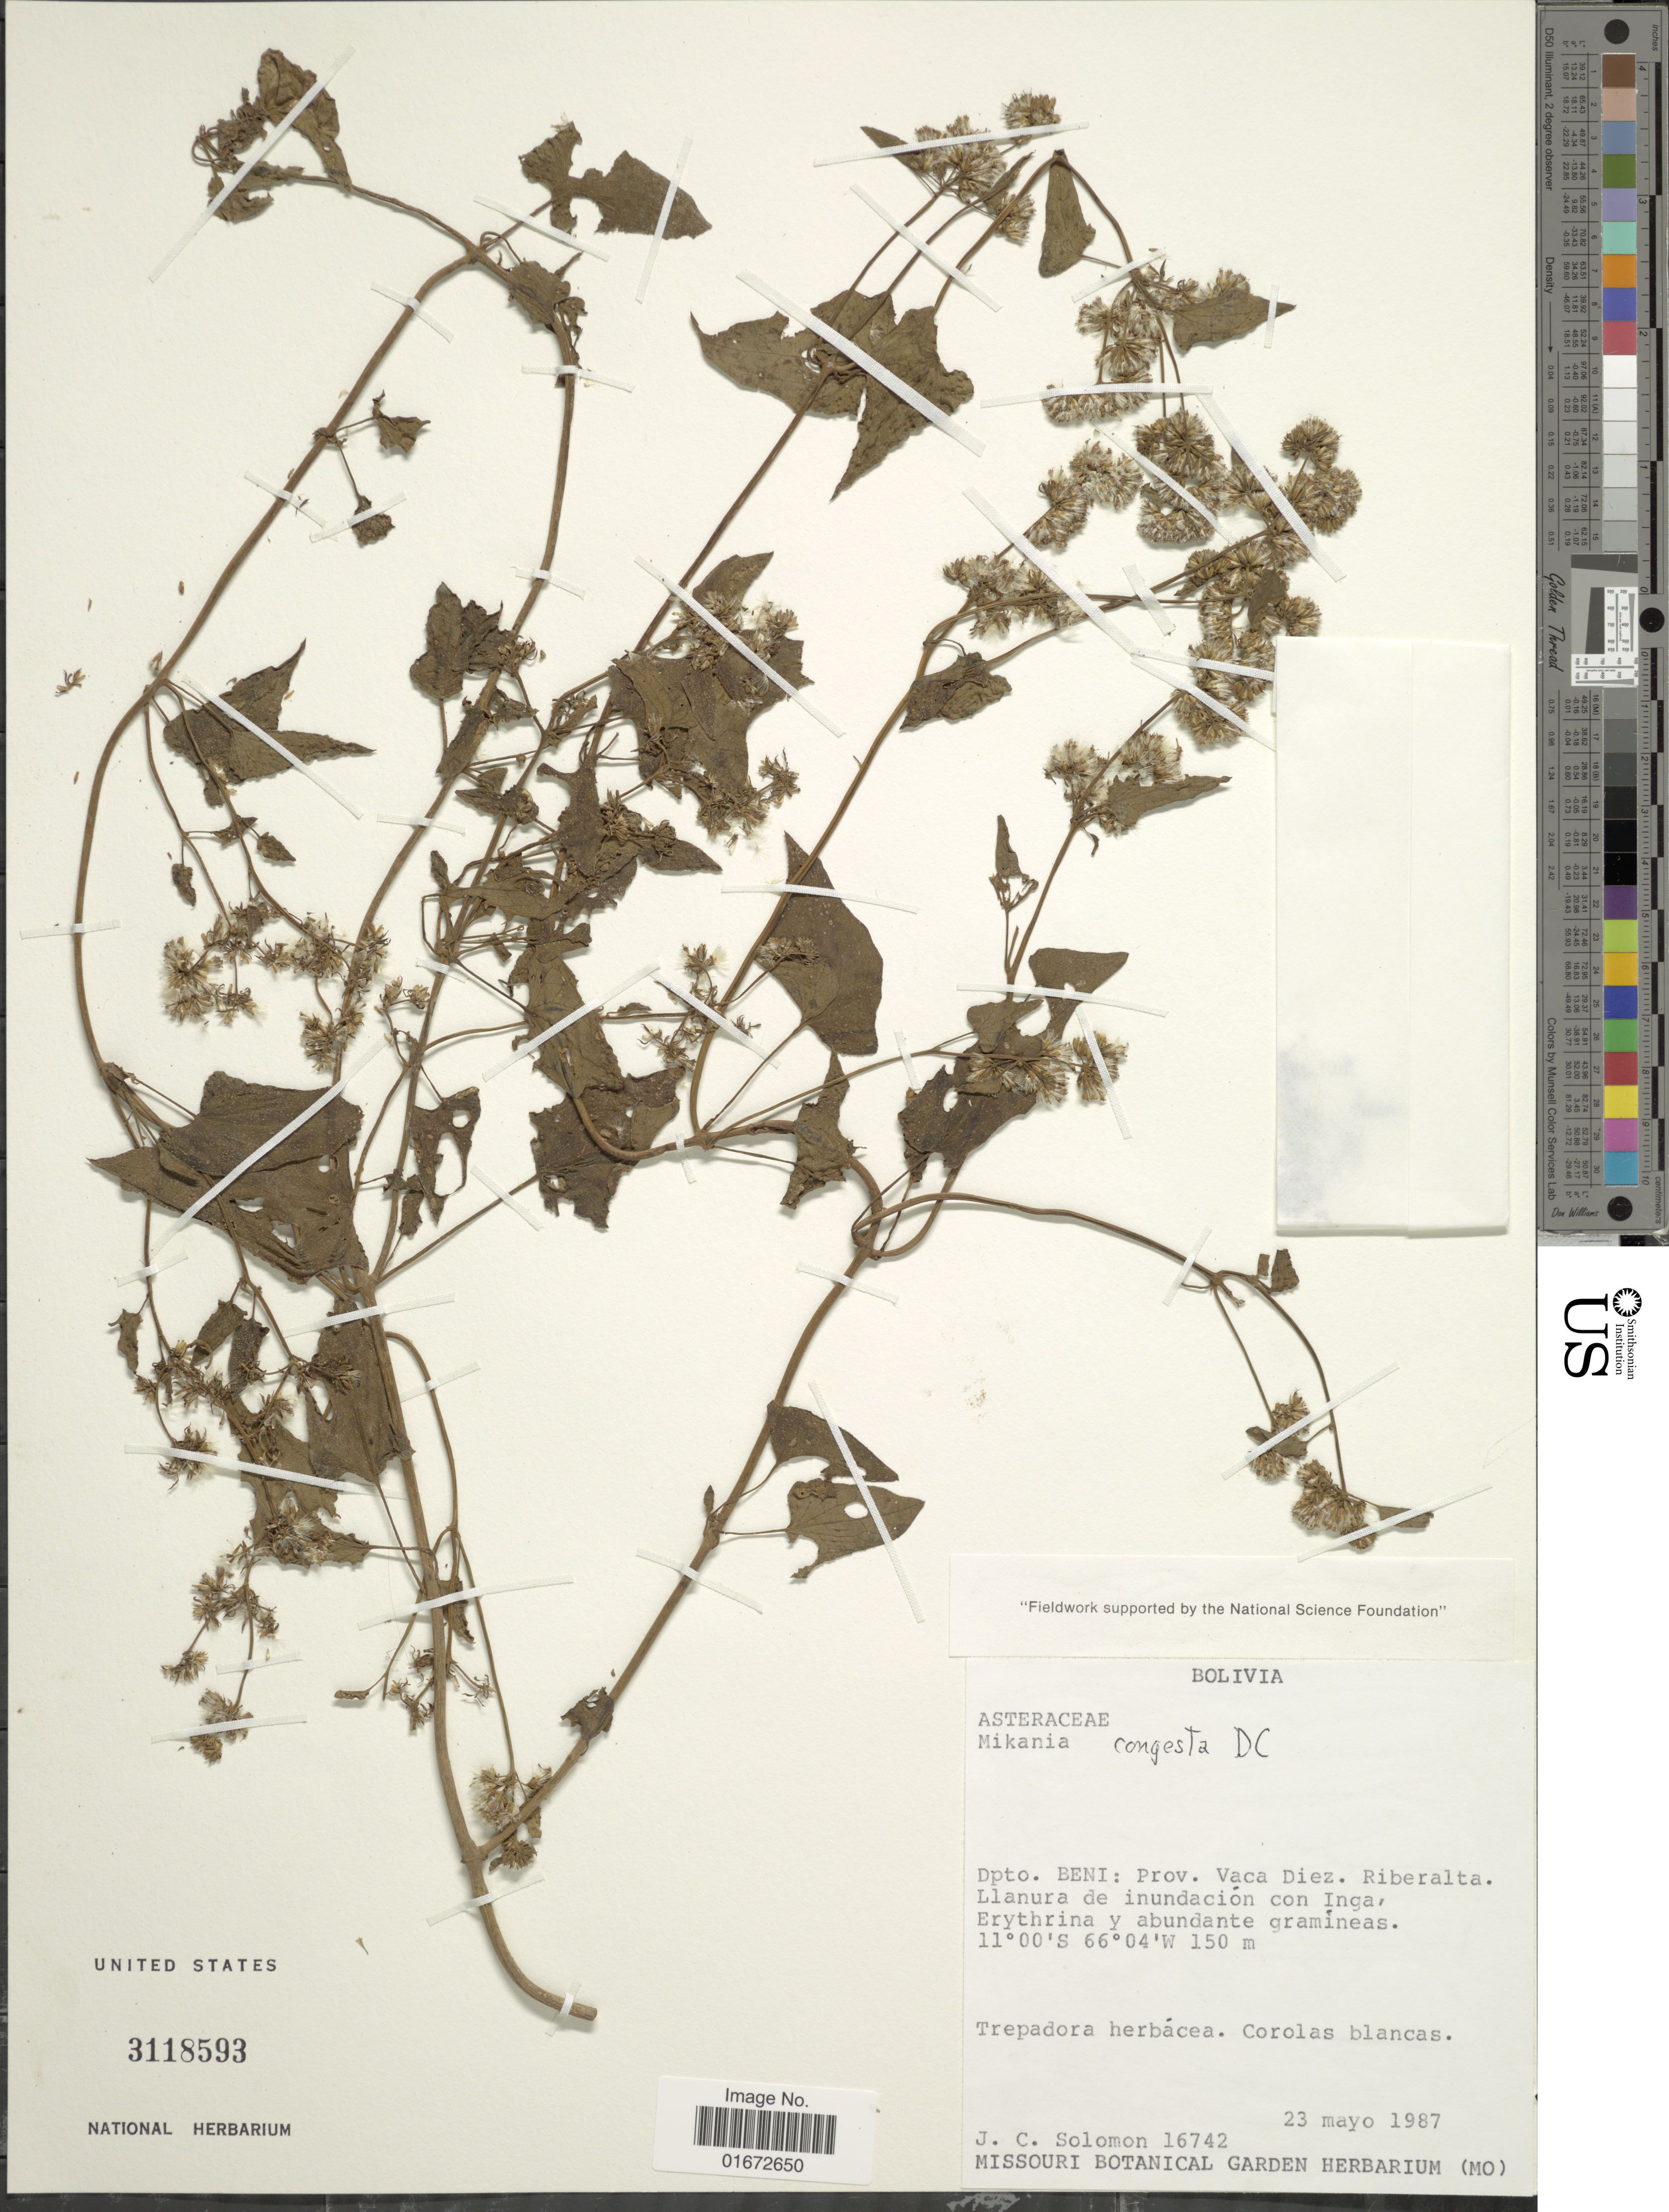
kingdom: Plantae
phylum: Tracheophyta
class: Magnoliopsida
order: Asterales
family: Asteraceae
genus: Mikania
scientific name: Mikania congesta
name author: DC.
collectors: J. C. Solomon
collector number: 16742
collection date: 1987-05-23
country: Bolivia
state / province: Beni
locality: Dpto. Beni: Prov. Vaca Diez. Riberalta. Llanura de inundación con Inga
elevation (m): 150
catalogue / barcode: US 3118593